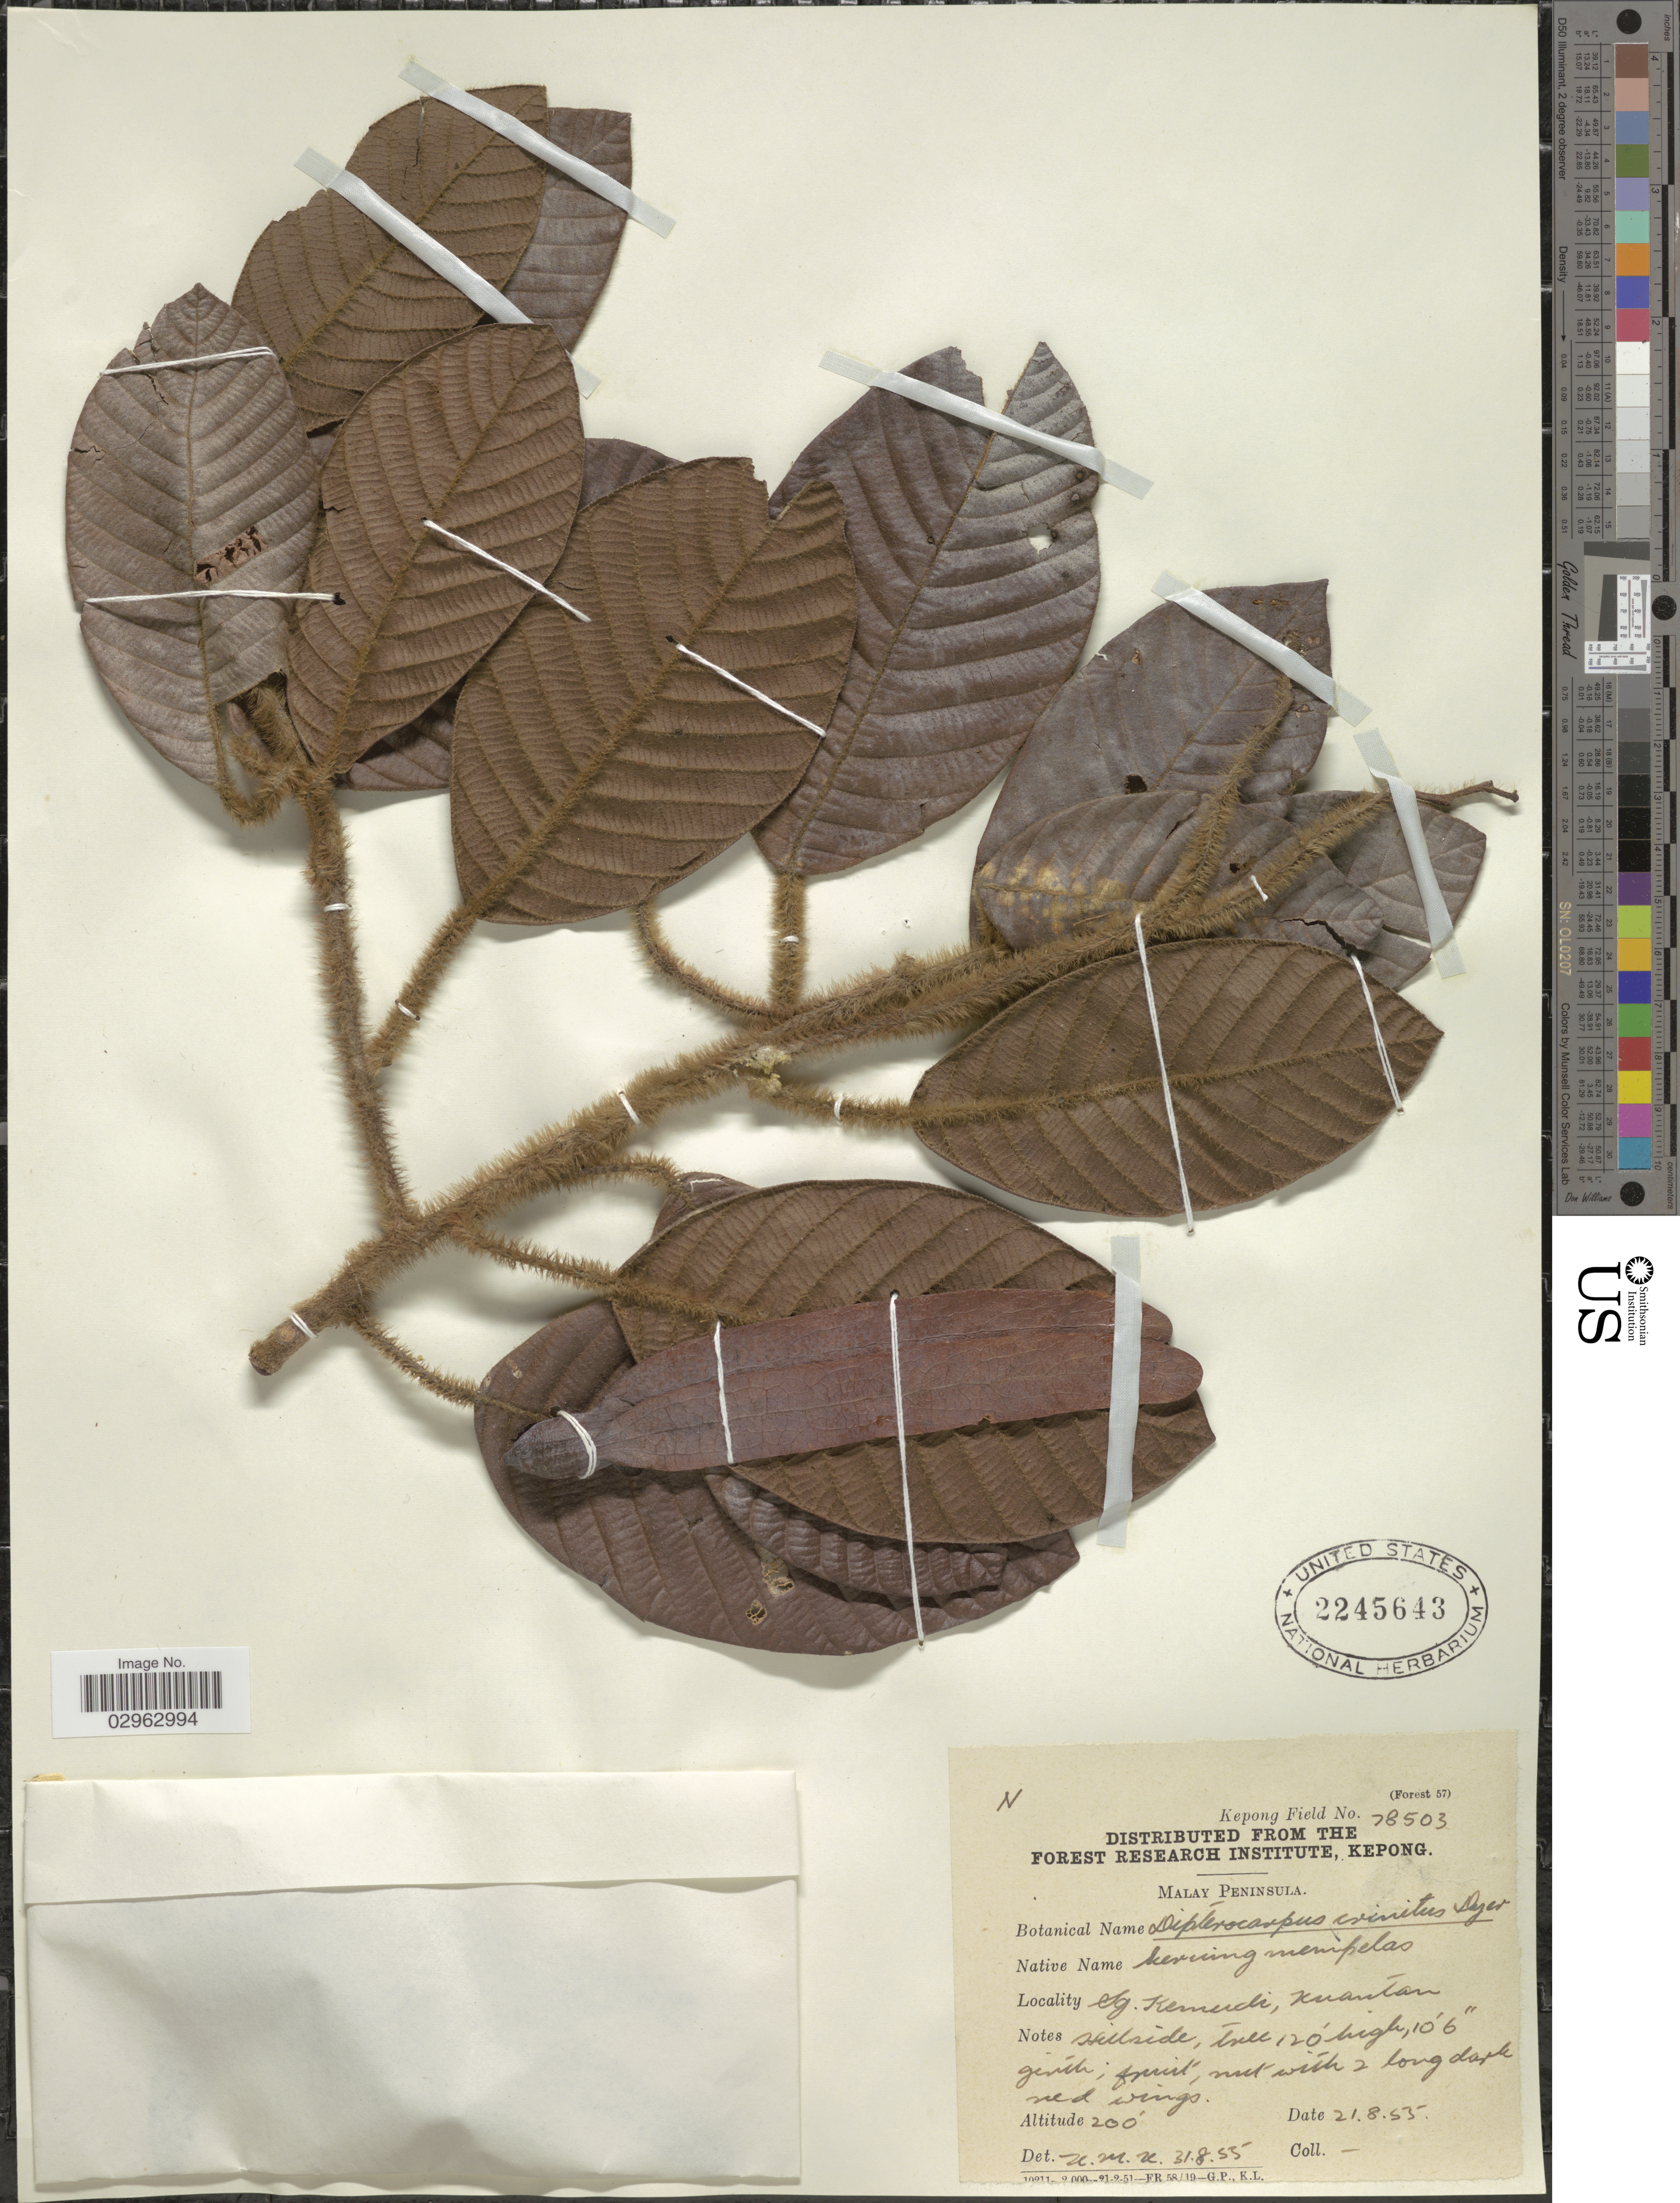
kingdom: Plantae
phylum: Tracheophyta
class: Magnoliopsida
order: Malvales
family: Dipterocarpaceae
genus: Dipterocarpus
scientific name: Dipterocarpus crinitus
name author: Dyer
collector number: Kepong Field? 78503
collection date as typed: Transcribed d/m/y: 12/8/55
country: Malaysia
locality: Malay Peninsula. Ag. Kemudi, Kuantan.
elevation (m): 61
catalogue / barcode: US 2245643